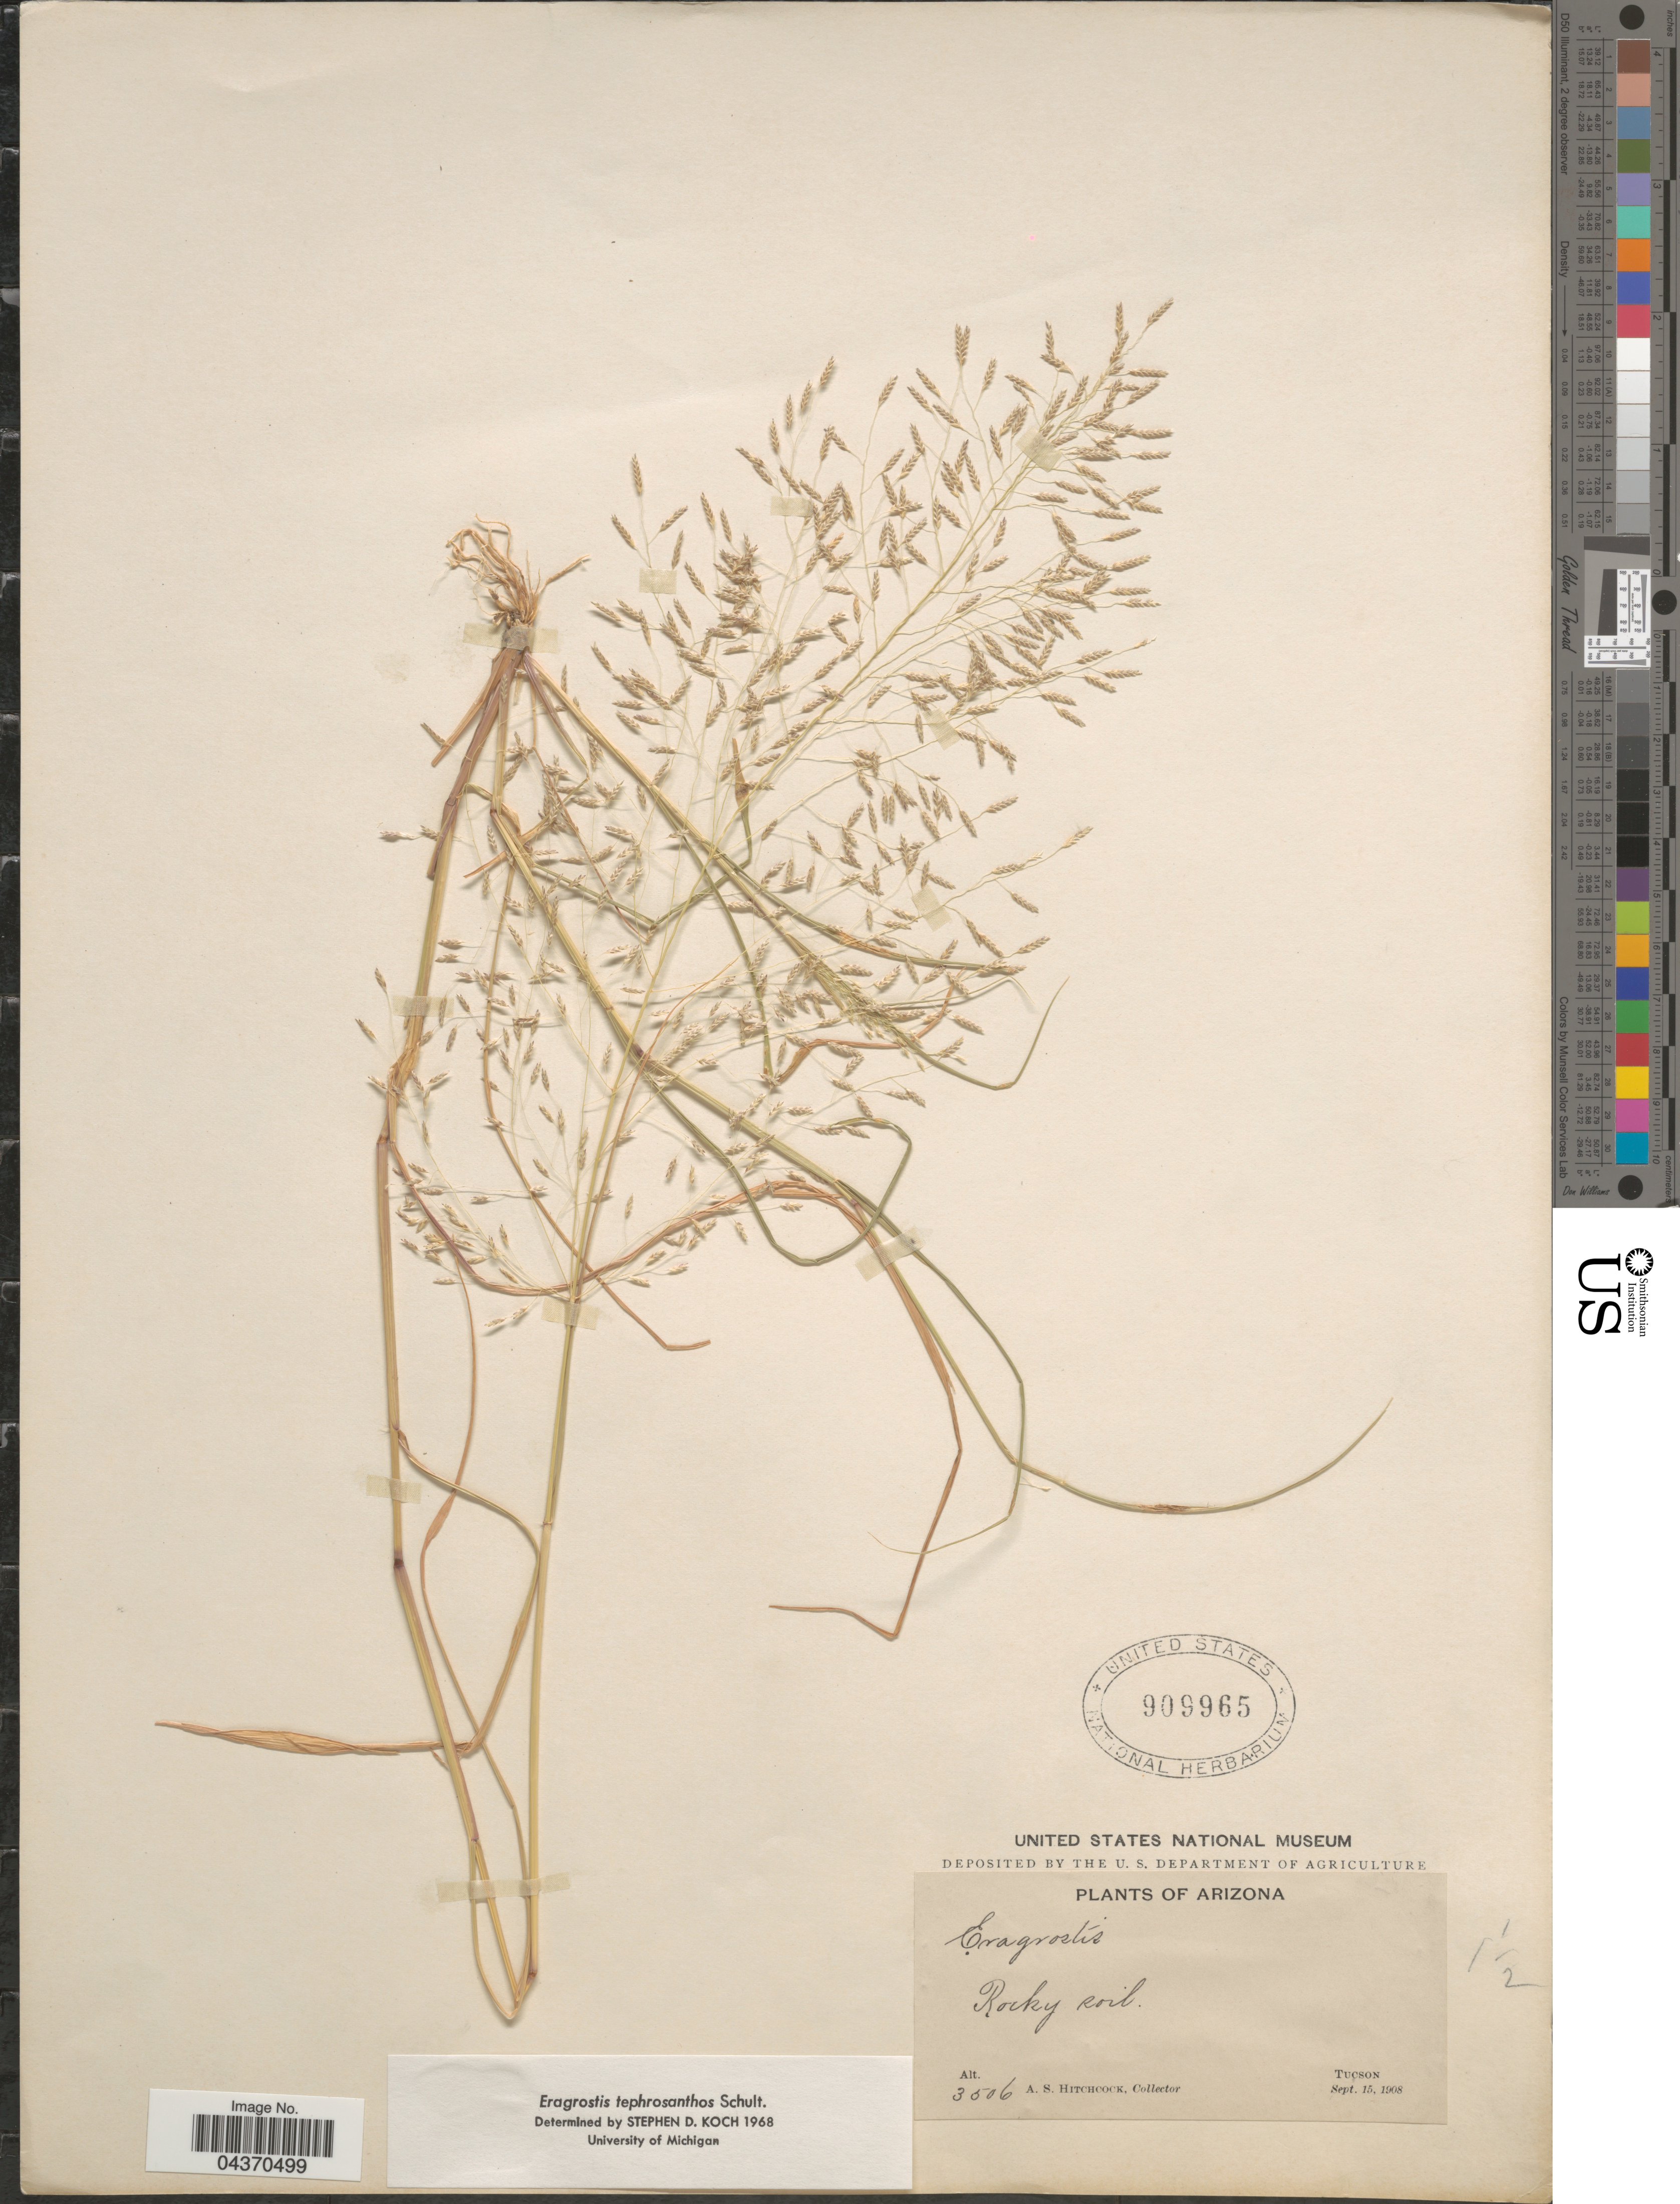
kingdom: Plantae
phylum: Tracheophyta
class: Liliopsida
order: Poales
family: Poaceae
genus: Eragrostis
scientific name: Eragrostis pectinacea var. miserrima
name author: (E. Fourn.) Reeder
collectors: A. S. Hitchcock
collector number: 3506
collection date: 1908-09-15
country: United States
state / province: Arizona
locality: Rocky soil. Tucson.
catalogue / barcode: US 909965